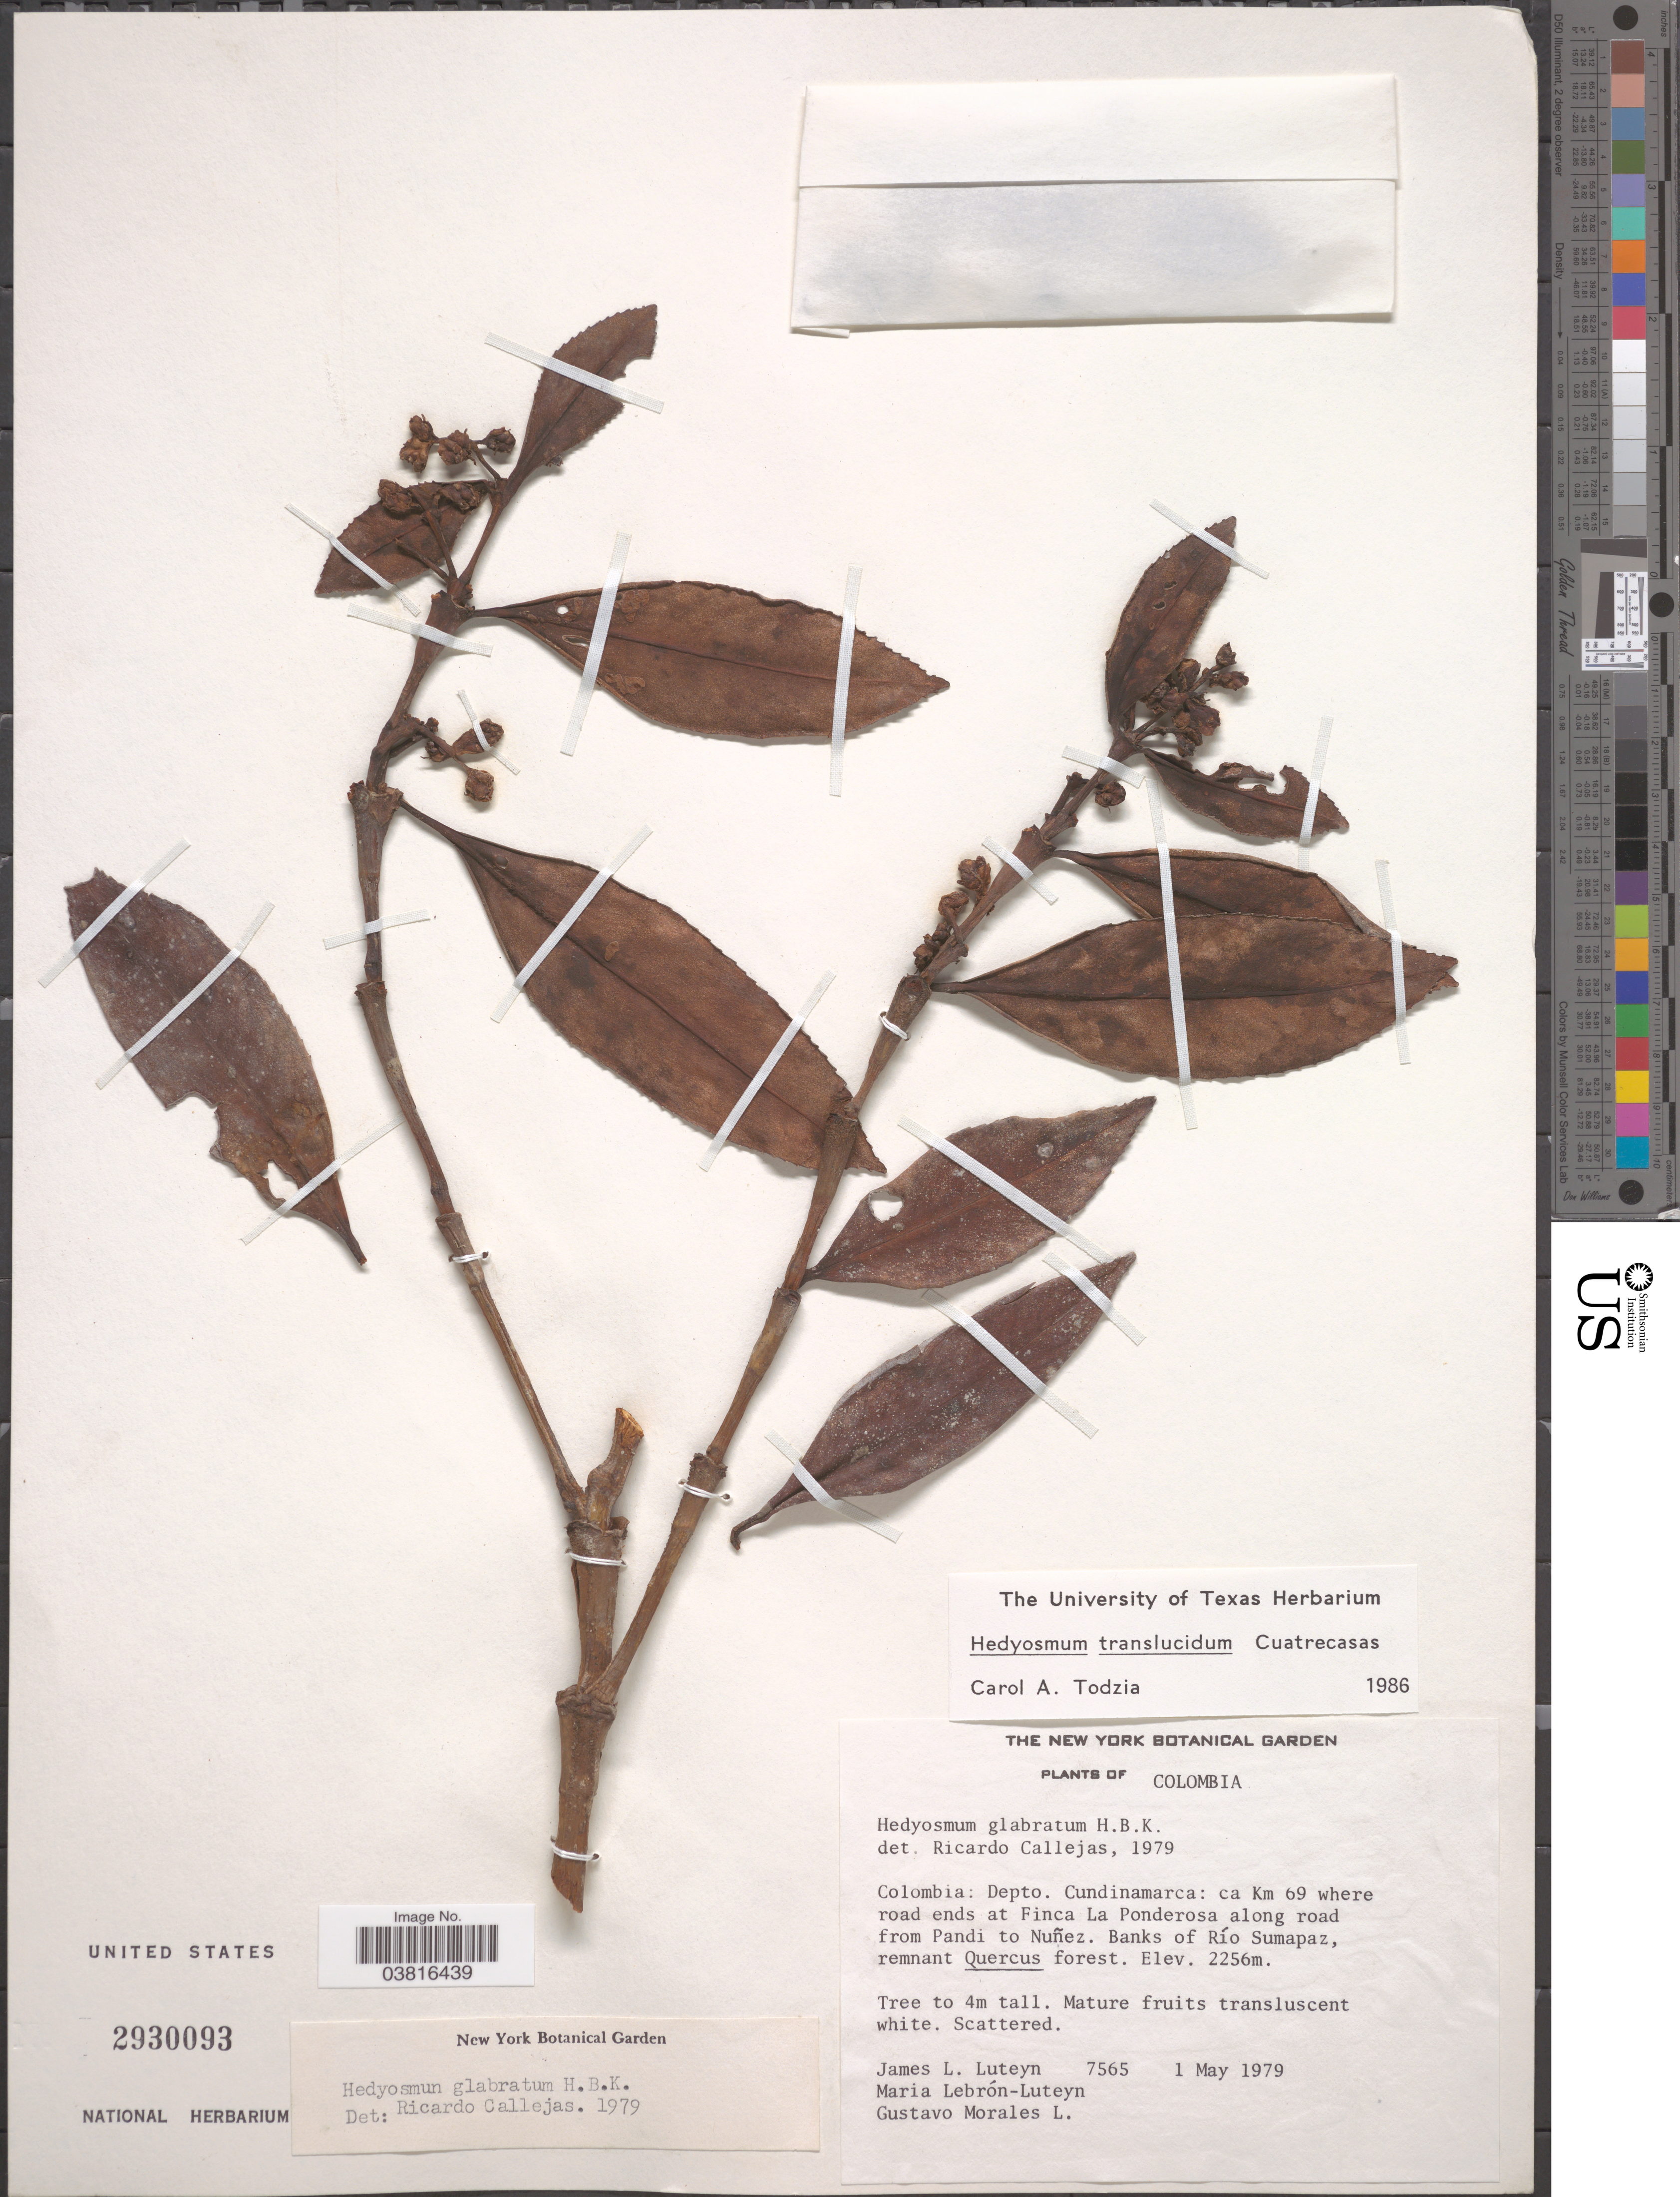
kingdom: Plantae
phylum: Tracheophyta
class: Magnoliopsida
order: Chloranthales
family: Chloranthaceae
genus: Hedyosmum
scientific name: Hedyosmum translucidum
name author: Cuatrec.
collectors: J. L. Luteyn, M. L. Lebrón-Luteyn & G. Morales L.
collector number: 7565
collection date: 1979-05-01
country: Colombia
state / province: Cundinamarca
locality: Depto. Cundinamarca: ca Km 69 where road ends at Finca La Ponderosa along road from Pandi to Nuñez. Banks of Río Sumapaz.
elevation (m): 2256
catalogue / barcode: US 2930093